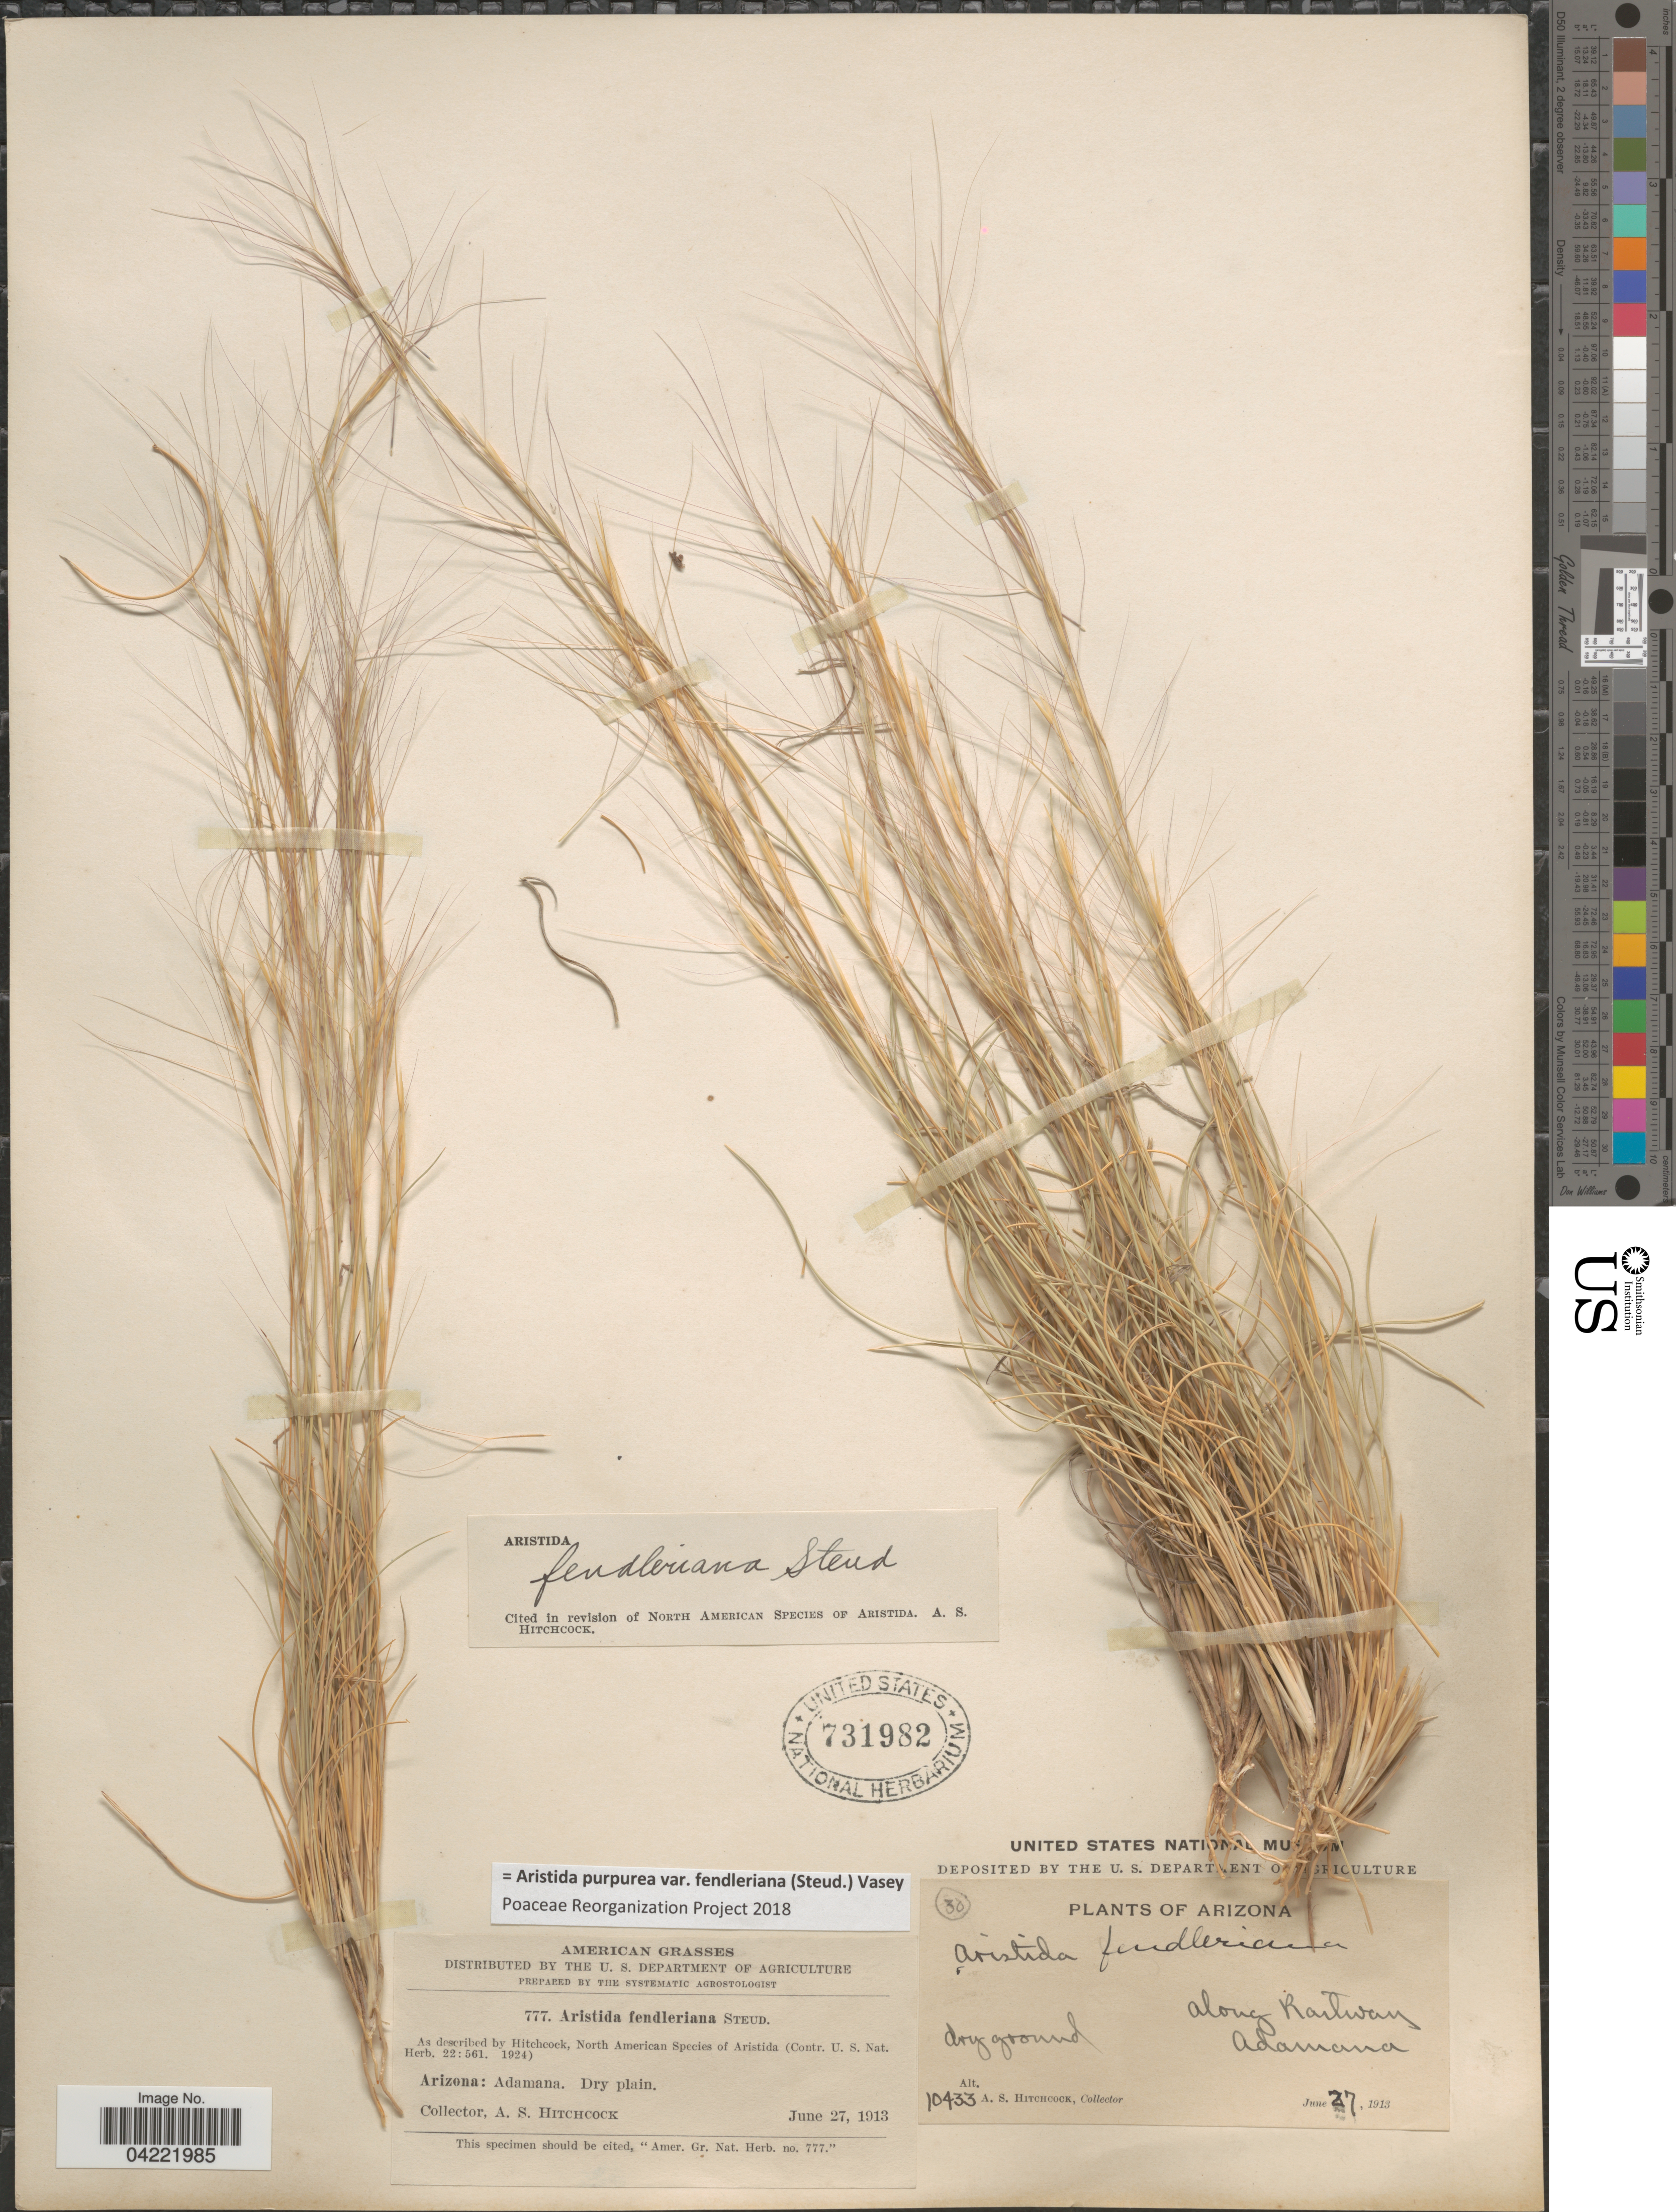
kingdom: Plantae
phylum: Tracheophyta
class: Liliopsida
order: Poales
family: Poaceae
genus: Aristida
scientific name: Aristida purpurea var. fendleriana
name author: (Steud.) Vasey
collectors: A. S. Hitchcock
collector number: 777/10433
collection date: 1913-06-27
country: United States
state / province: Arizona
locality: Dry ground. Along Railway. Adamana. Dry plain.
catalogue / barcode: US 731982